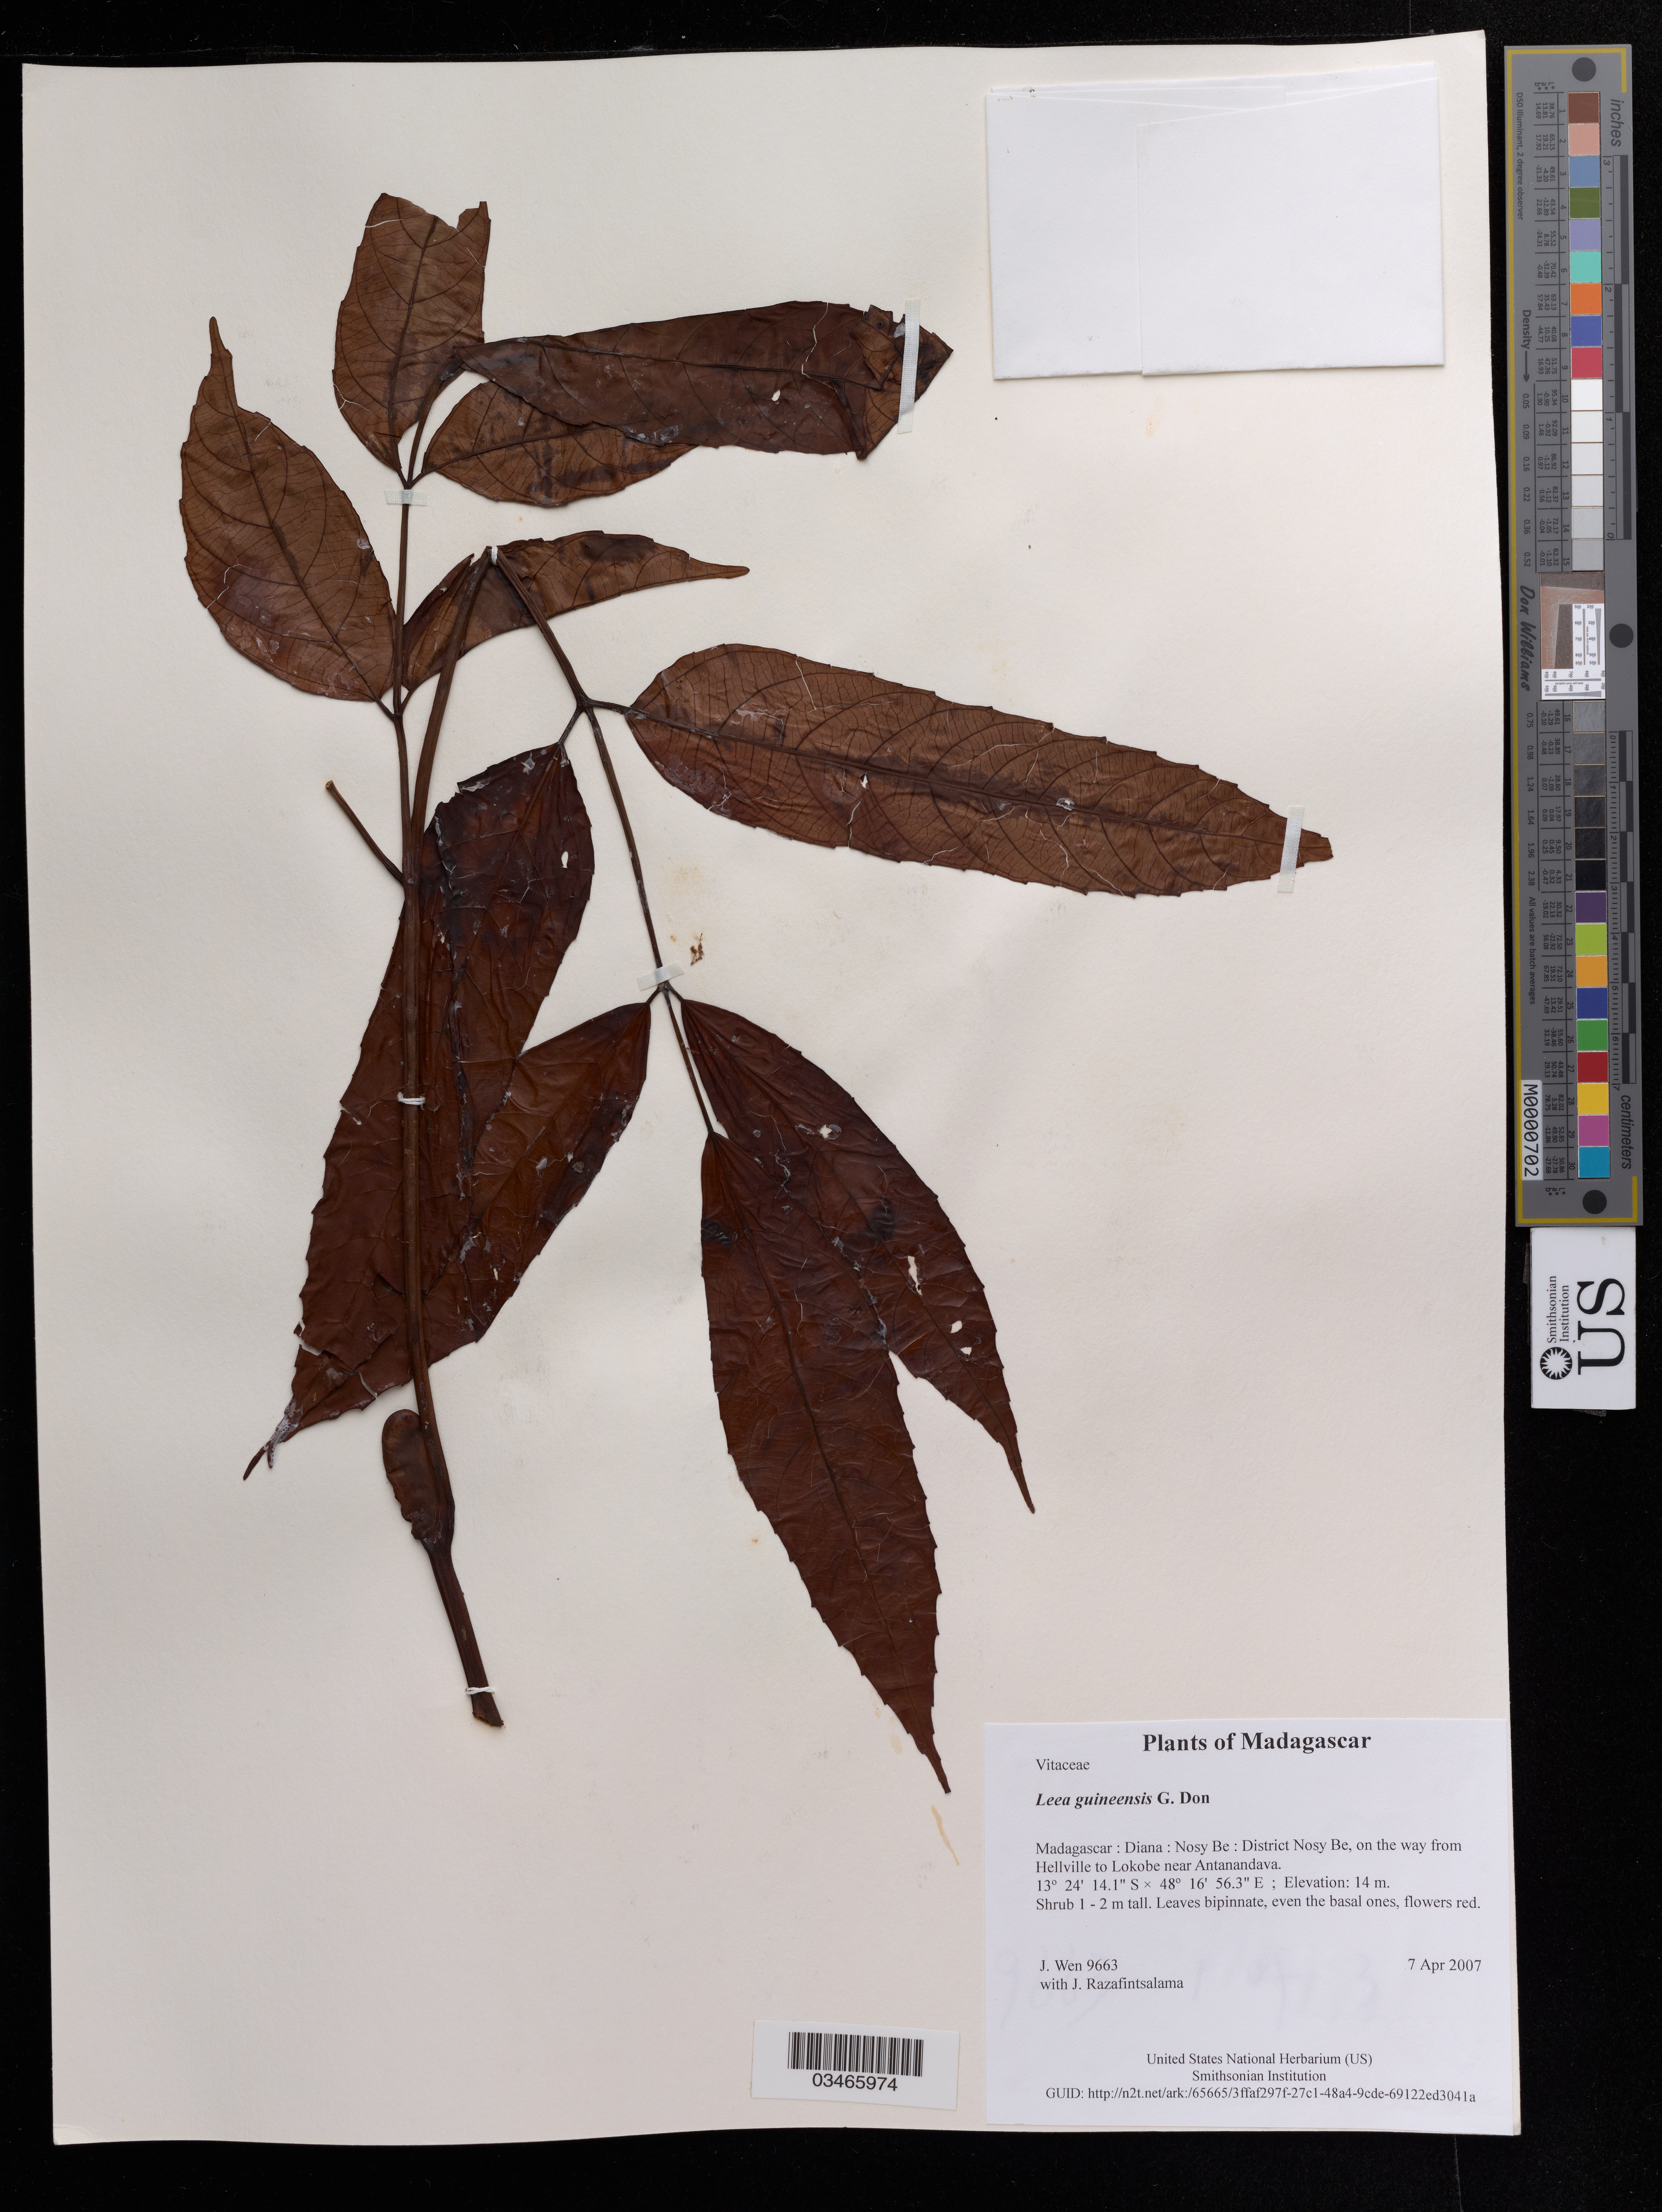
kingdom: Plantae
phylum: Tracheophyta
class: Magnoliopsida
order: Vitales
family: Vitaceae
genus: Leea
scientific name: Leea guineensis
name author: G. Don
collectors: J. Wen & J. Razafintsalama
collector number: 9663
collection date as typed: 07 Apr 2007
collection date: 2007-04-07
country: Madagascar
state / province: Diana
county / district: Nosy Be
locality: District Nosy Be, on the way from Hellville to Lokobe near Antanandava.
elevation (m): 14